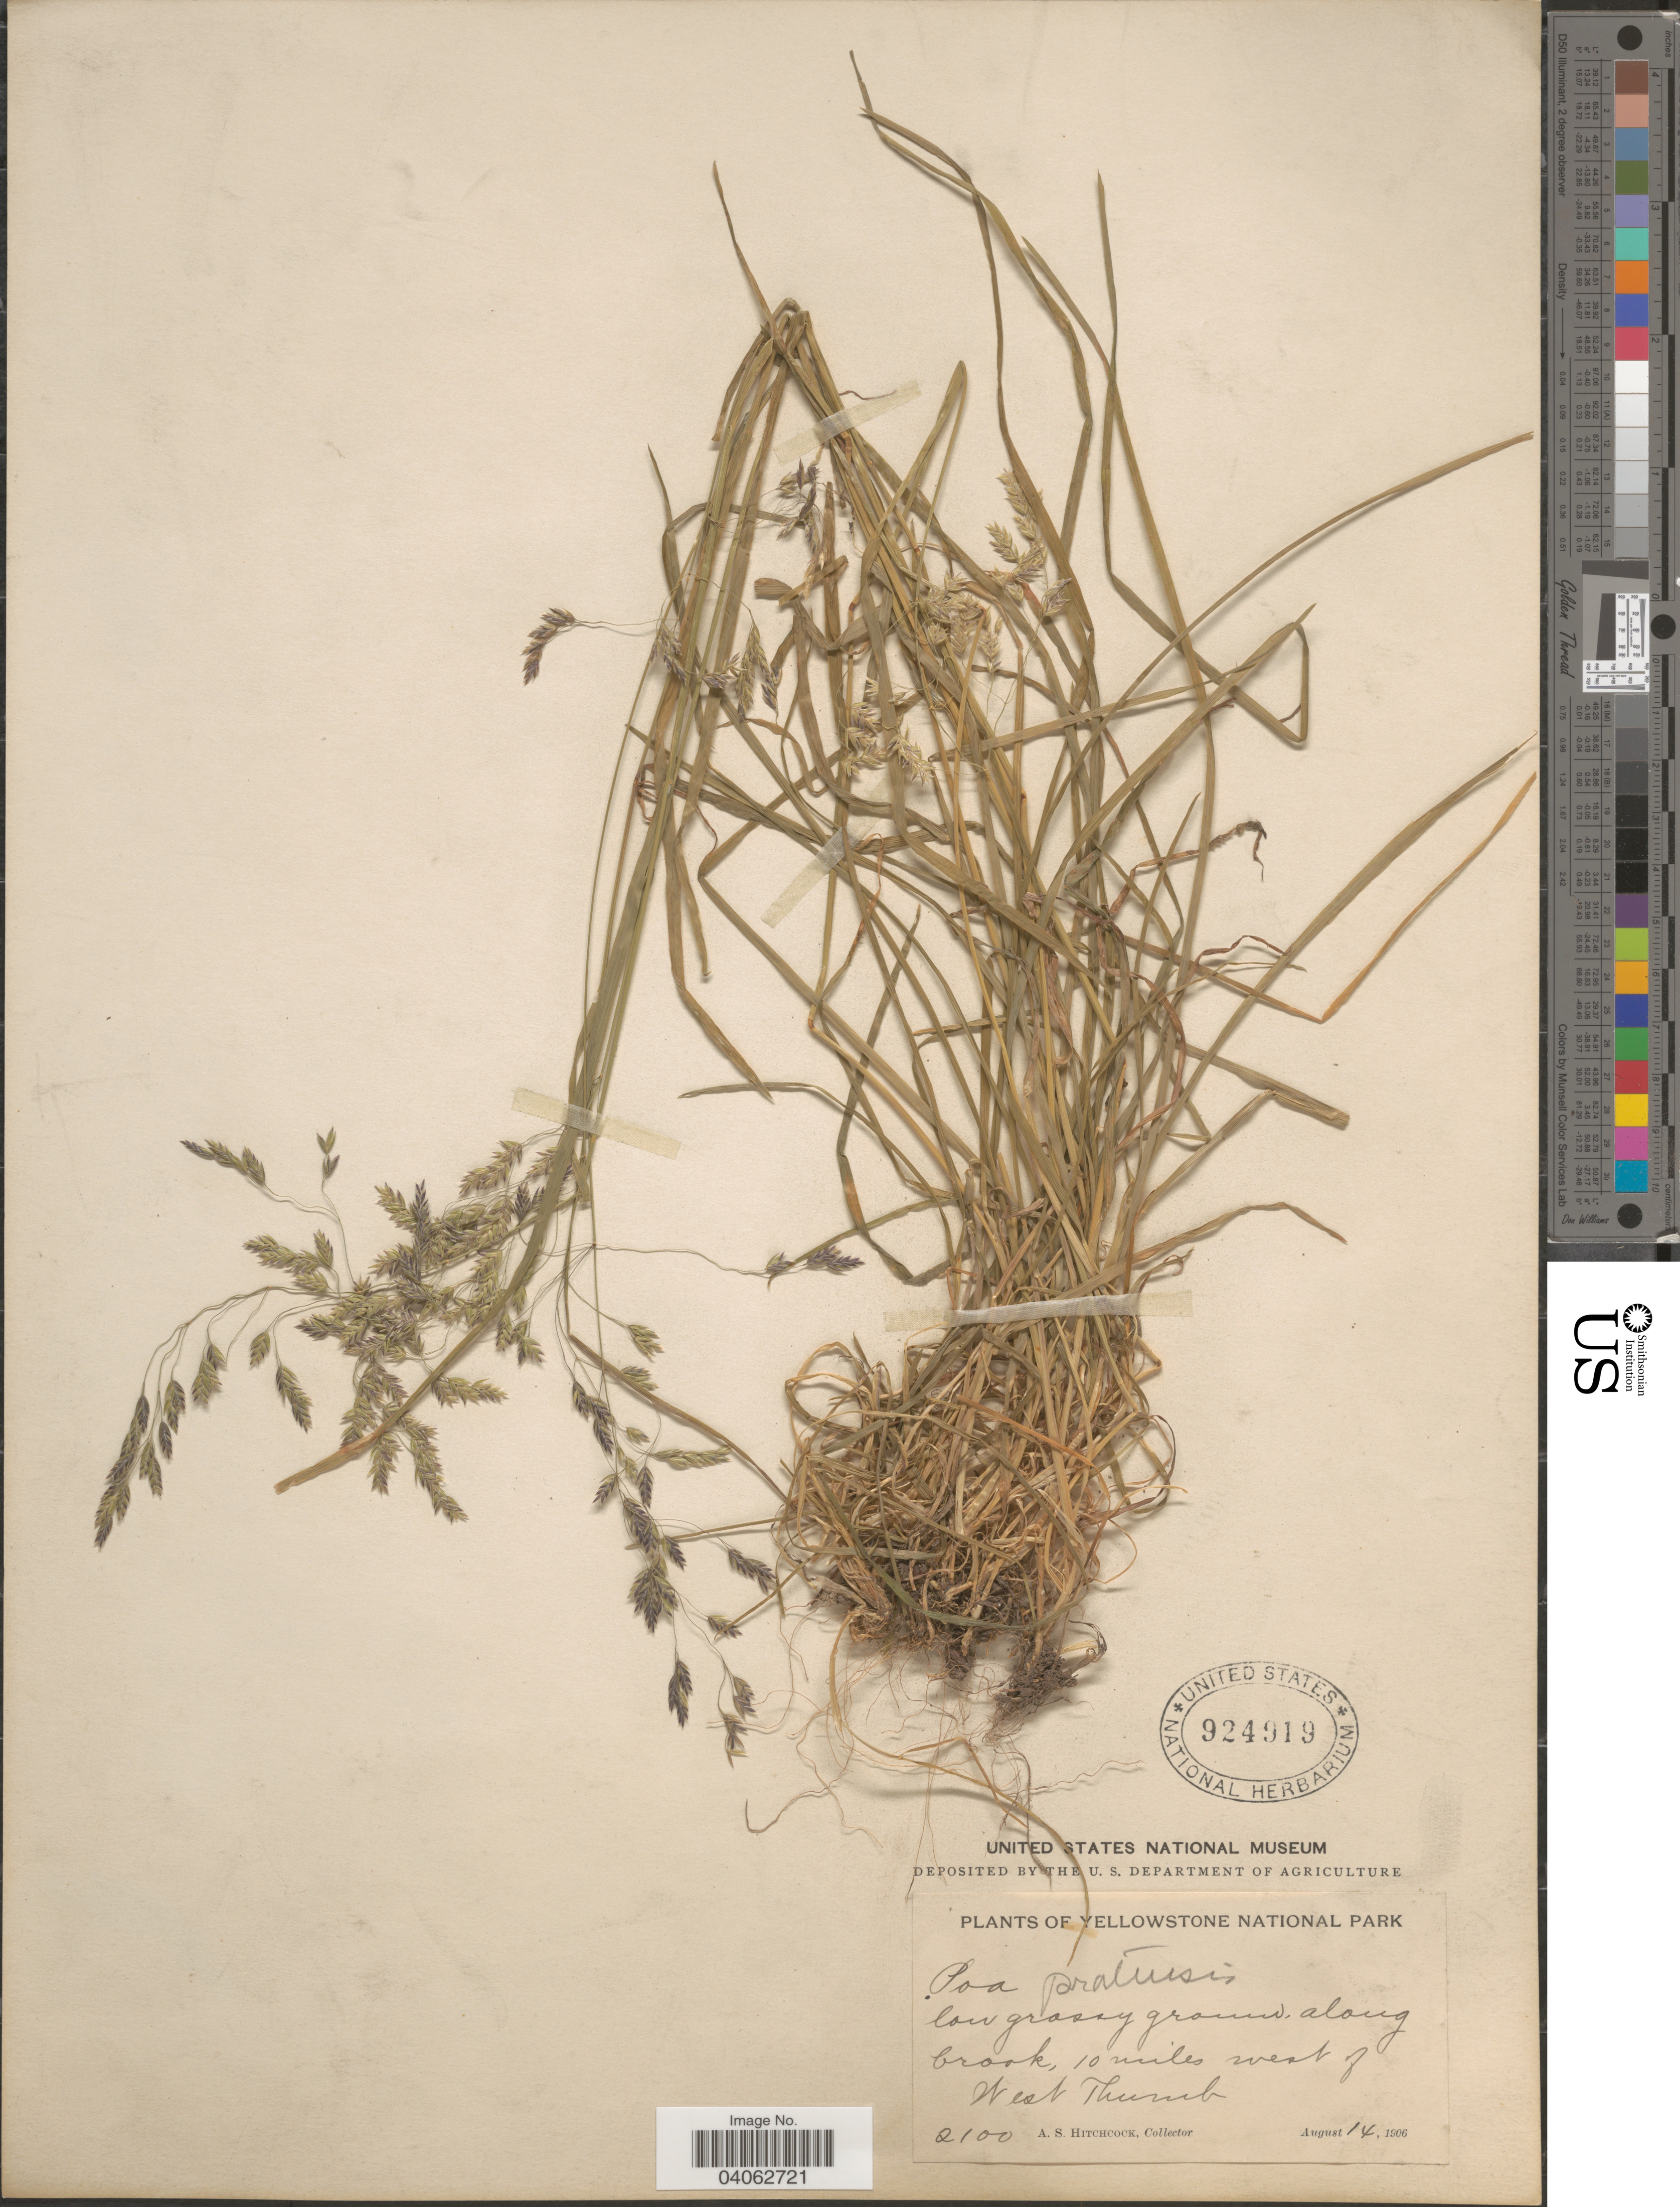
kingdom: Plantae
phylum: Tracheophyta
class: Liliopsida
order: Poales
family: Poaceae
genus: Poa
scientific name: Poa pratensis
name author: L.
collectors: A. S. Hitchcock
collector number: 2100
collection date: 1906-08-14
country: United States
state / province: Wyoming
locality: Yellowstone National Park. Low grassy ground, along brook, 10 miles west of West Thumb.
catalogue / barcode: US 924919